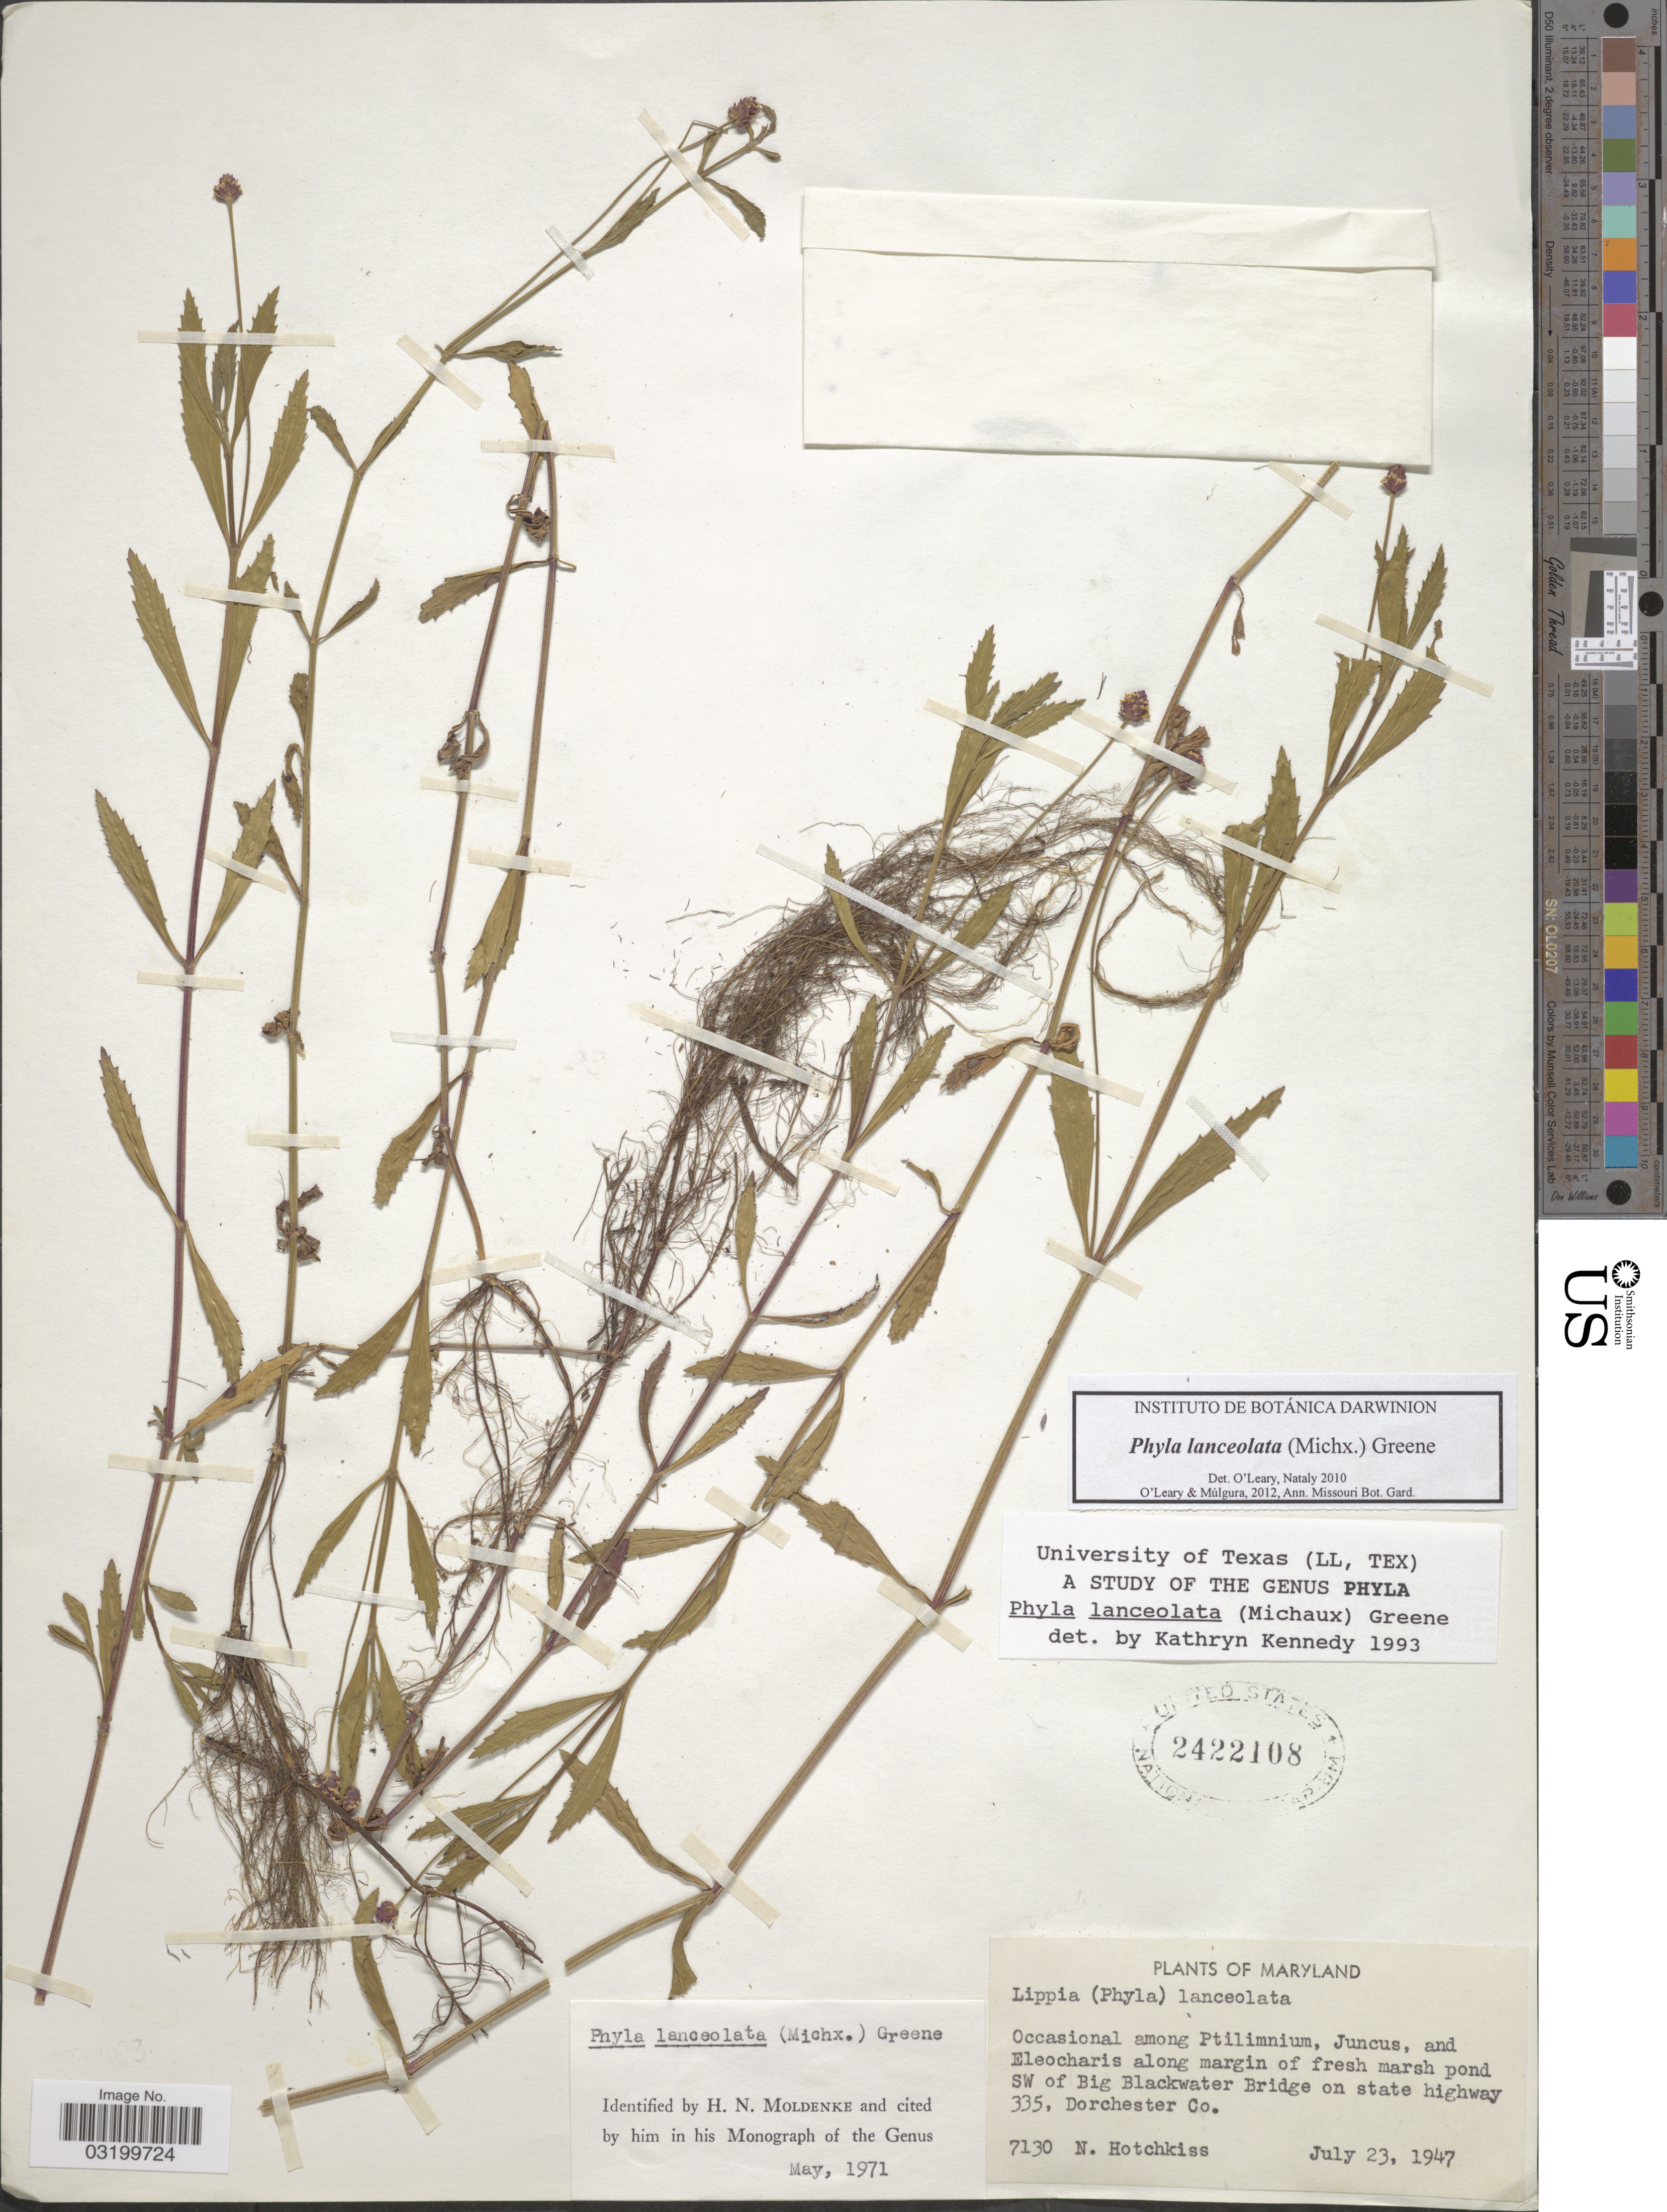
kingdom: Plantae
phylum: Tracheophyta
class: Magnoliopsida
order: Lamiales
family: Verbenaceae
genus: Phyla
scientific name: Phyla lanceolata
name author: (Michx.) Greene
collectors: N. Hotchkiss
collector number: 7130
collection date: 1947-07-23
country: United States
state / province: Maryland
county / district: Dorchester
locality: Along margin of fresh marsh pond SW of Big Blackwater Bridge on state highway 335. Dorchester Co.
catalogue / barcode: US 2422108